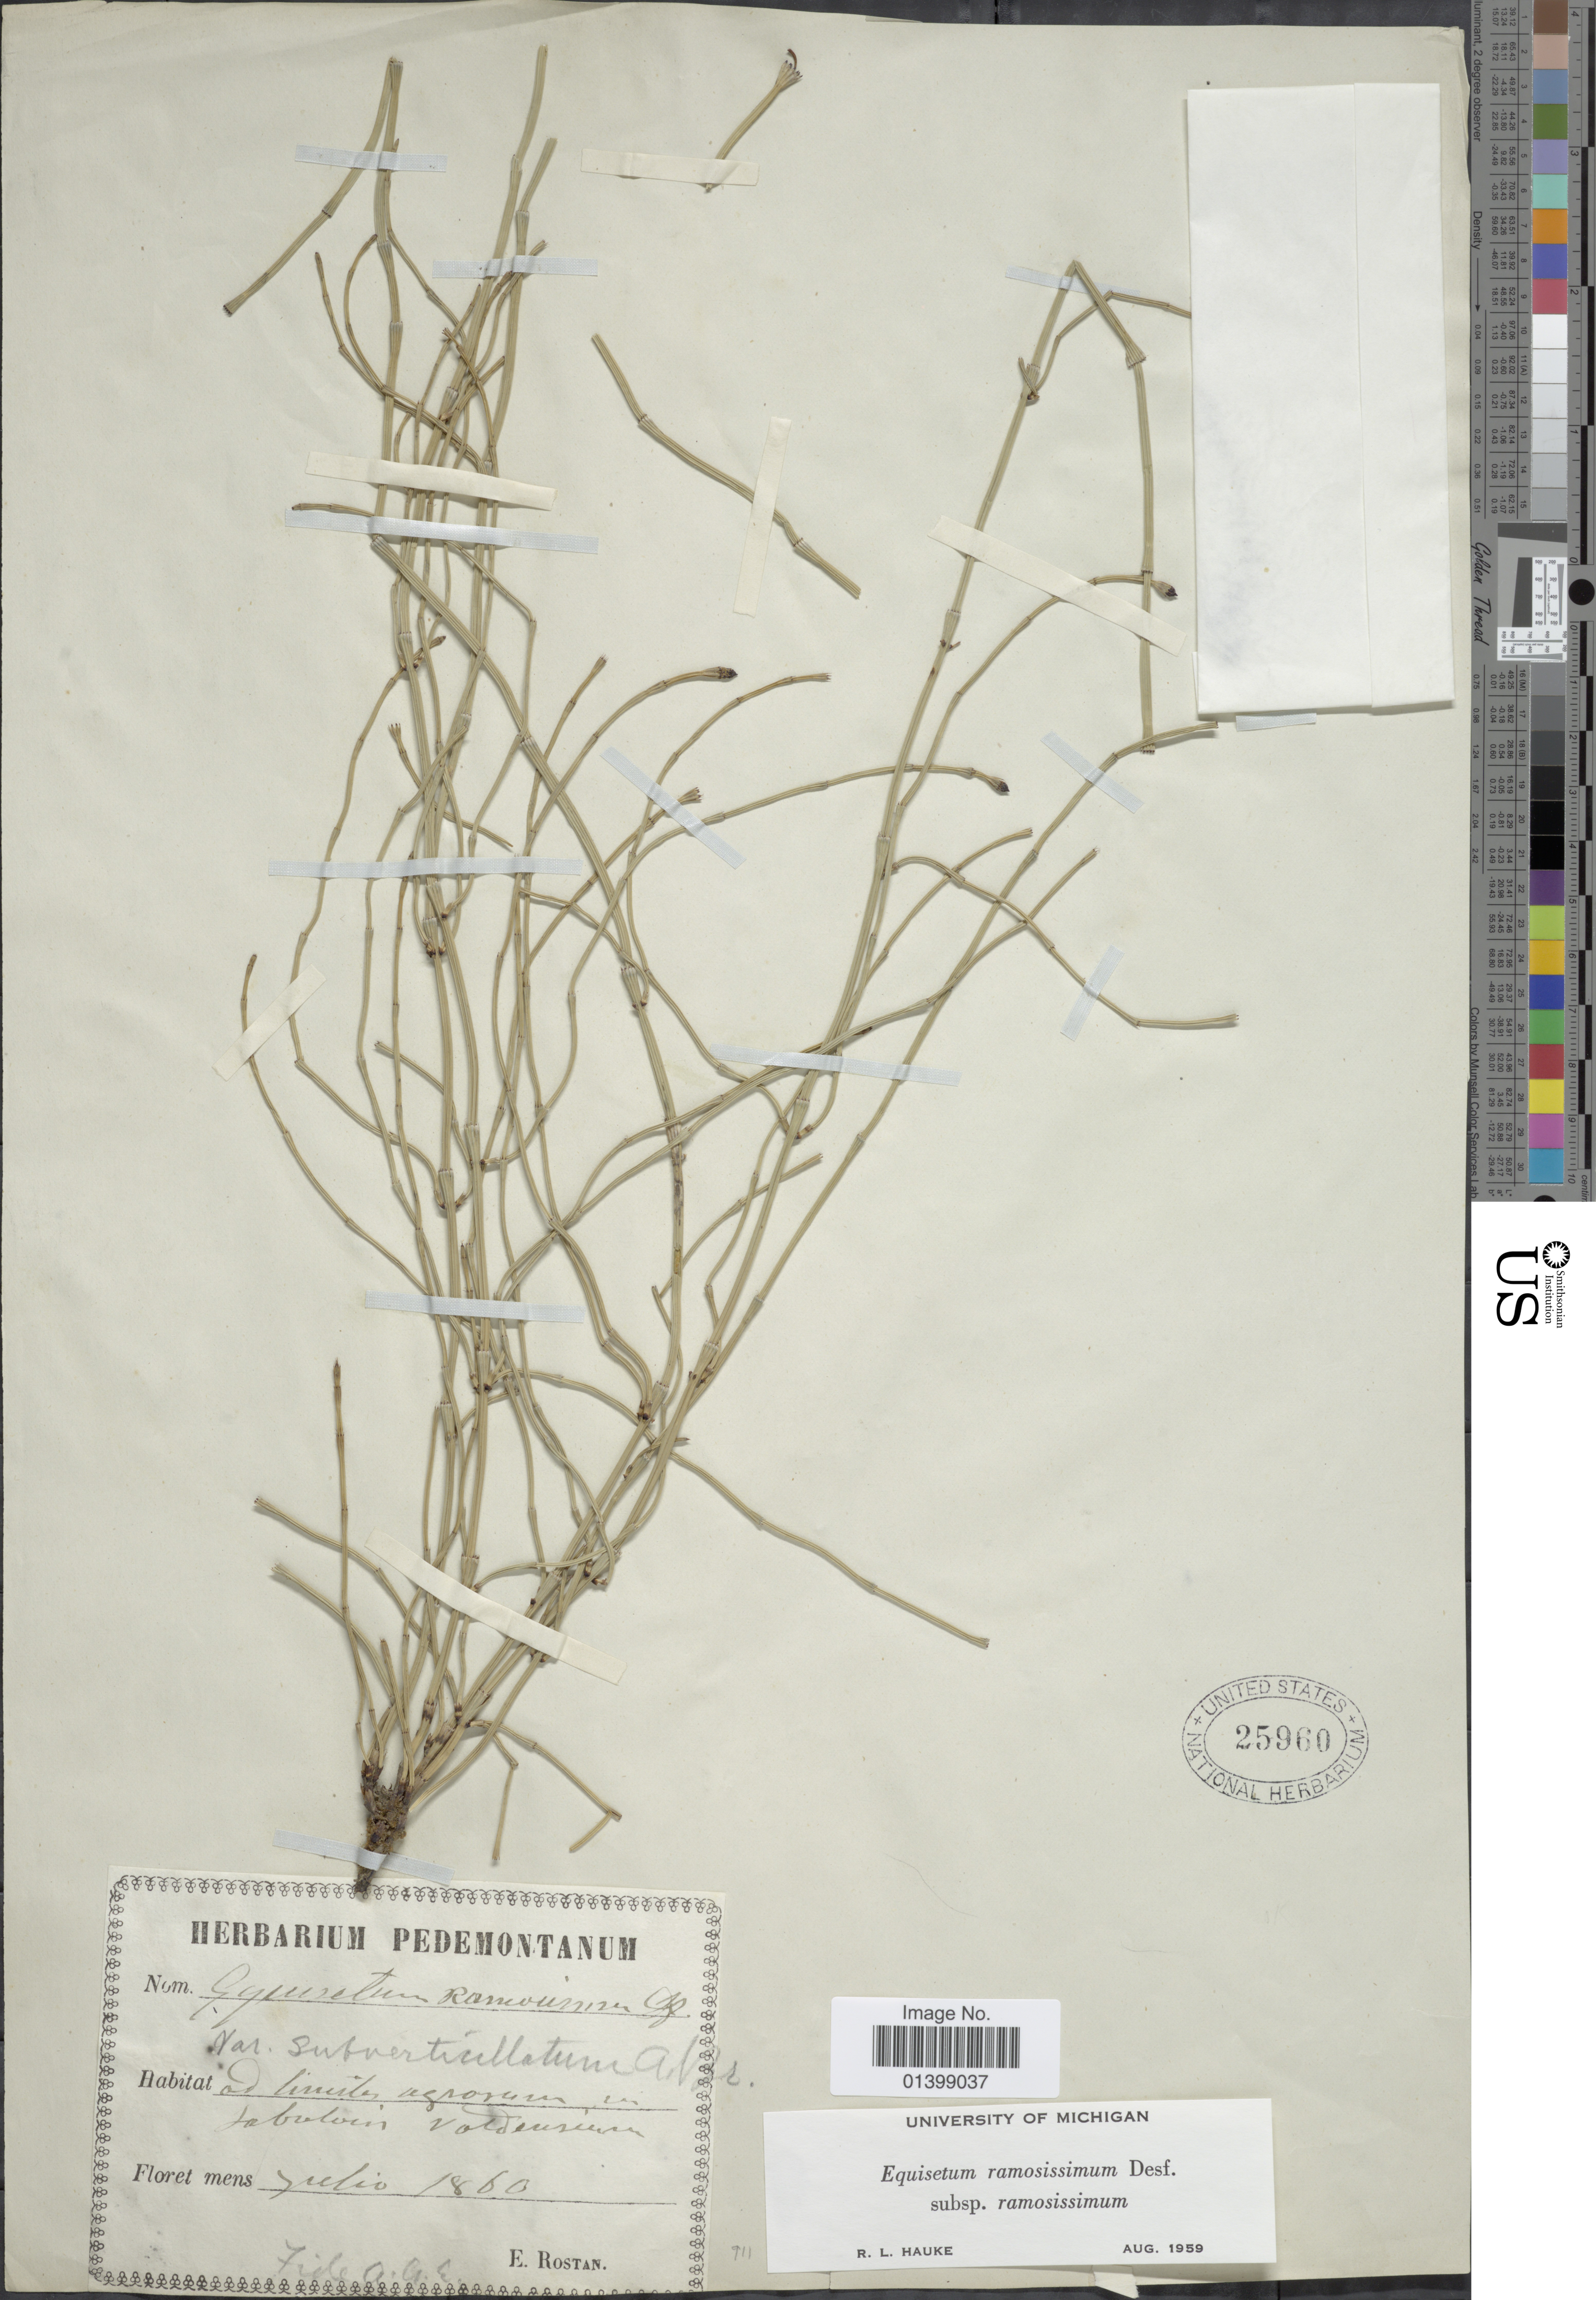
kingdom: Plantae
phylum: Tracheophyta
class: Polypodiopsida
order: Equisetales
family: Equisetaceae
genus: Equisetum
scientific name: Equisetum ramosissimum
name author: Desf.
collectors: E. Rostan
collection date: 1860-07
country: Italy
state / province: Piedmont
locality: Ad limites agronum in sabolois, Vol [illegible text]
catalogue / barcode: US 25960